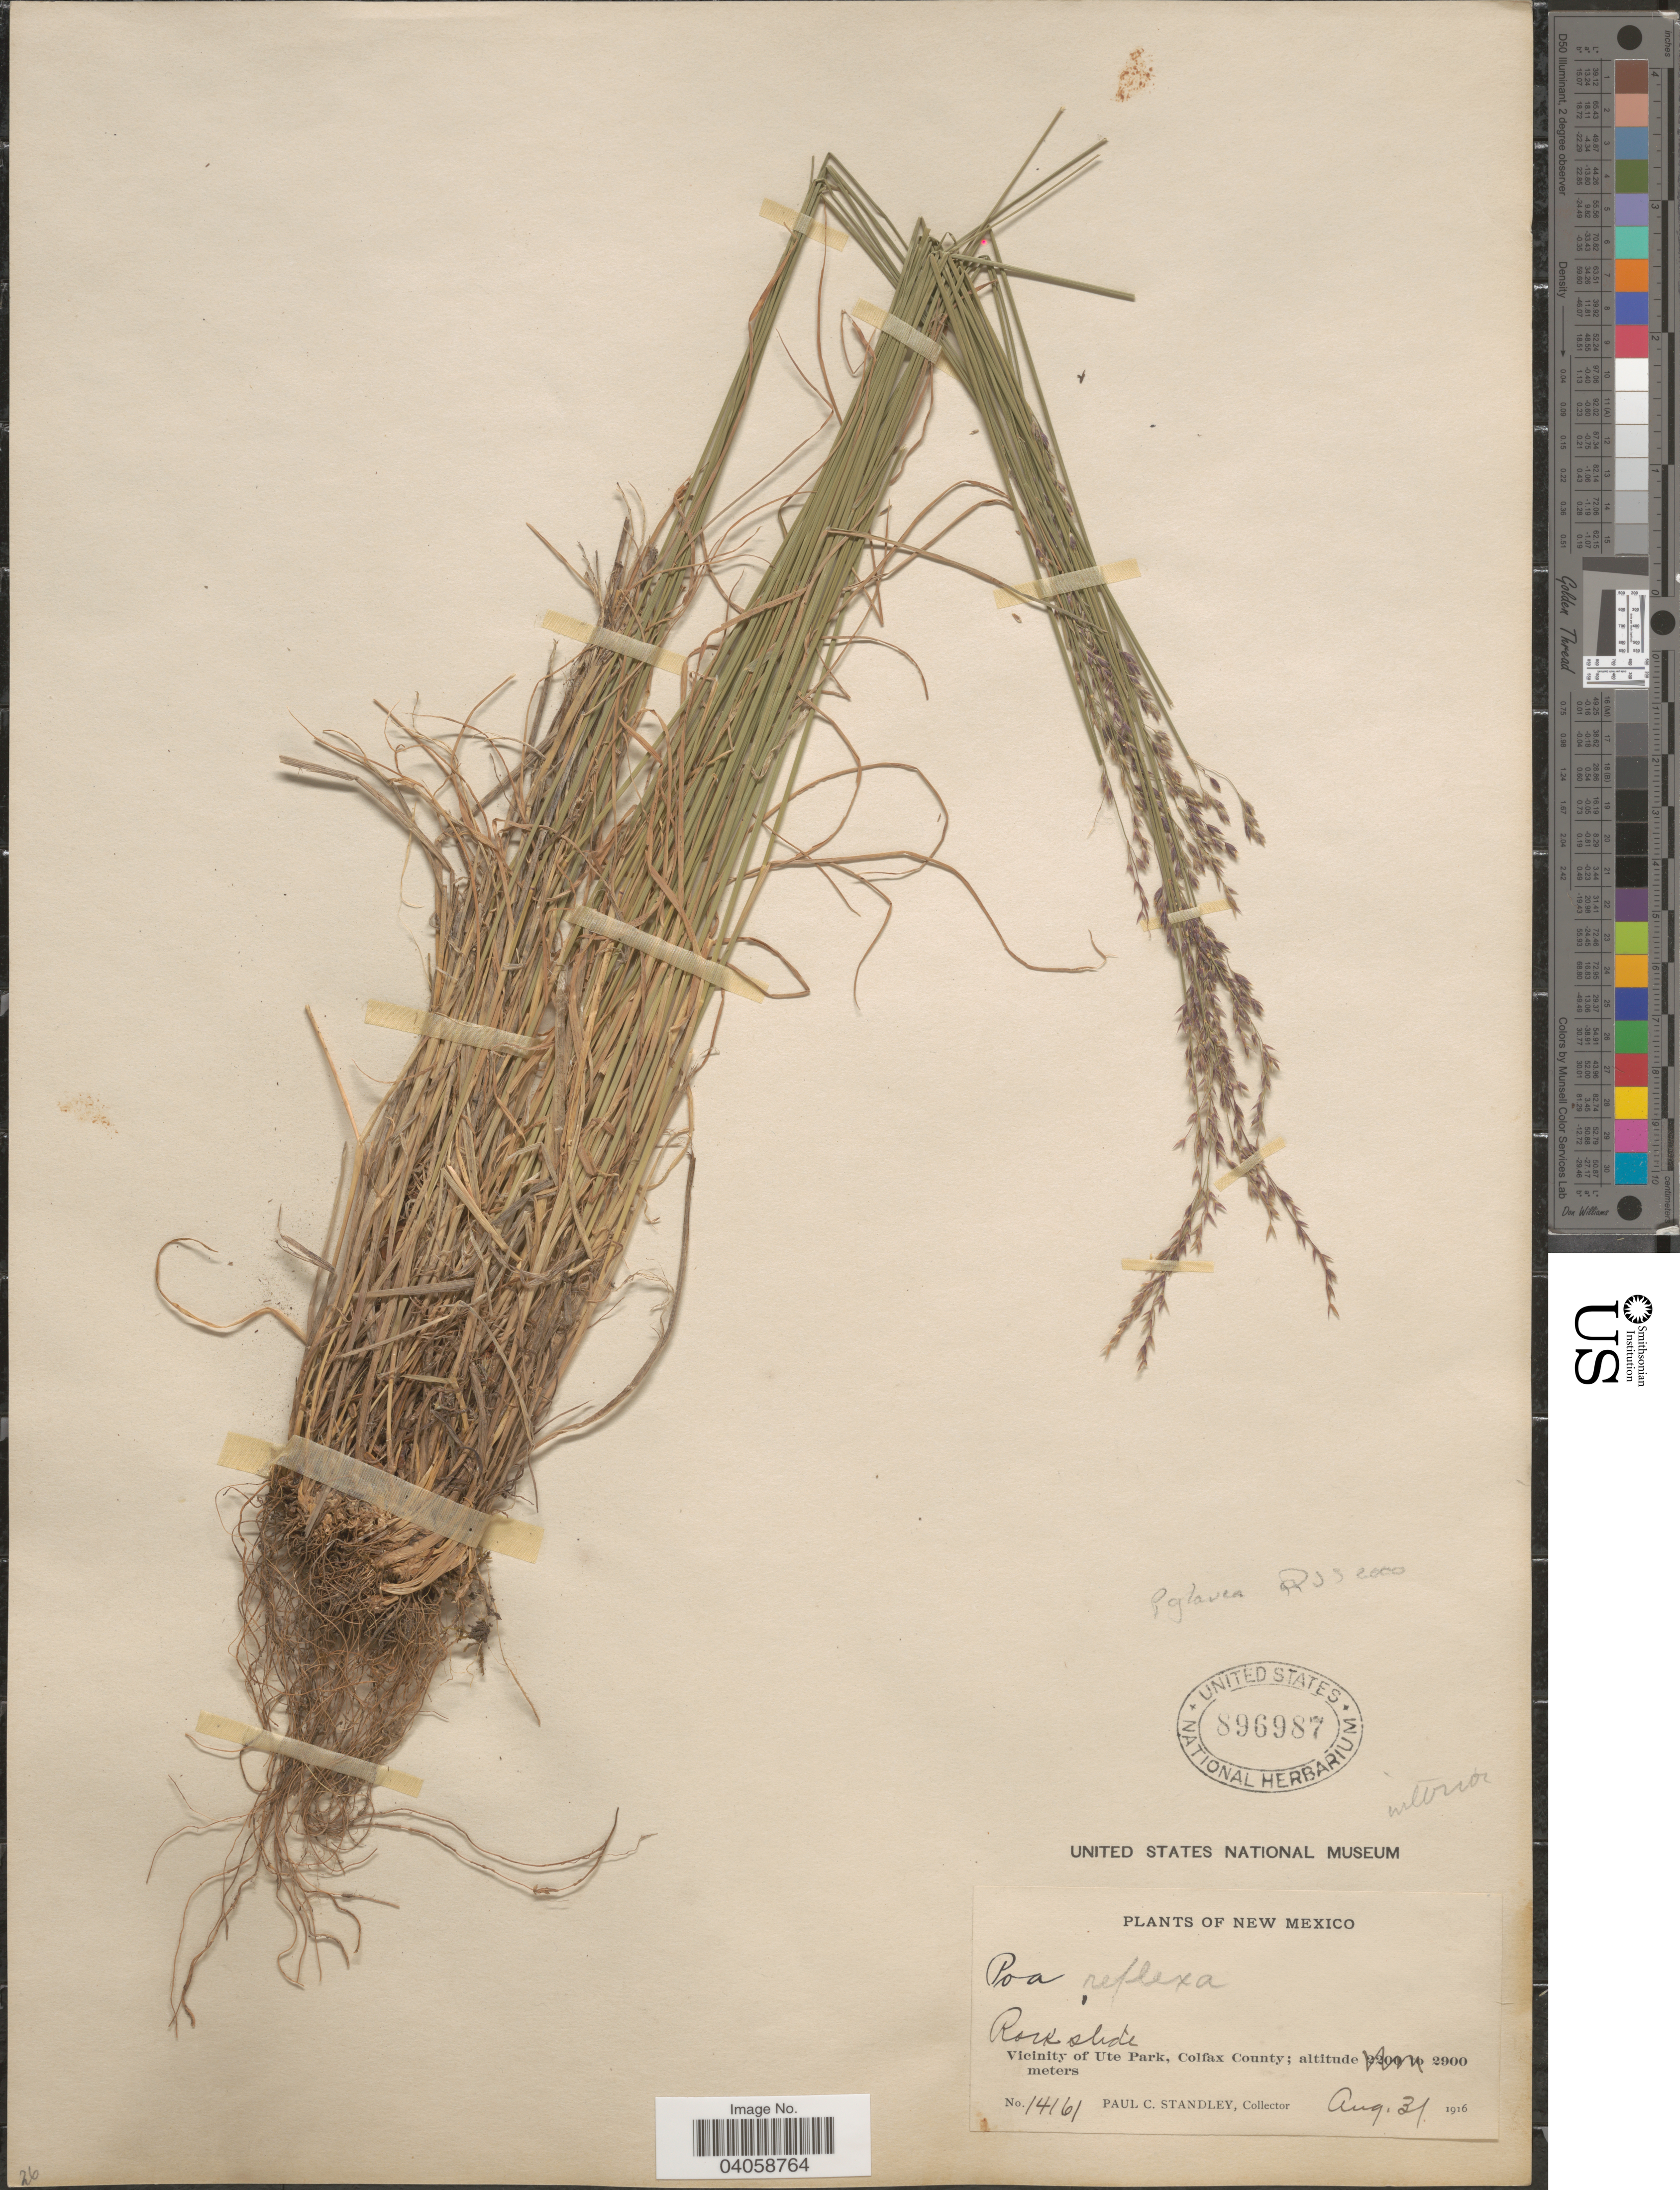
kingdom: Plantae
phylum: Tracheophyta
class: Liliopsida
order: Poales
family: Poaceae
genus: Poa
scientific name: Poa glauca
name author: Vahl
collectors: P. C. Standley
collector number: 14161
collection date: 1916-08-31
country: United States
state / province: New Mexico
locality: Vicinity of Ute Park, Colfax County.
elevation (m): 2900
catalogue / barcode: US 896987